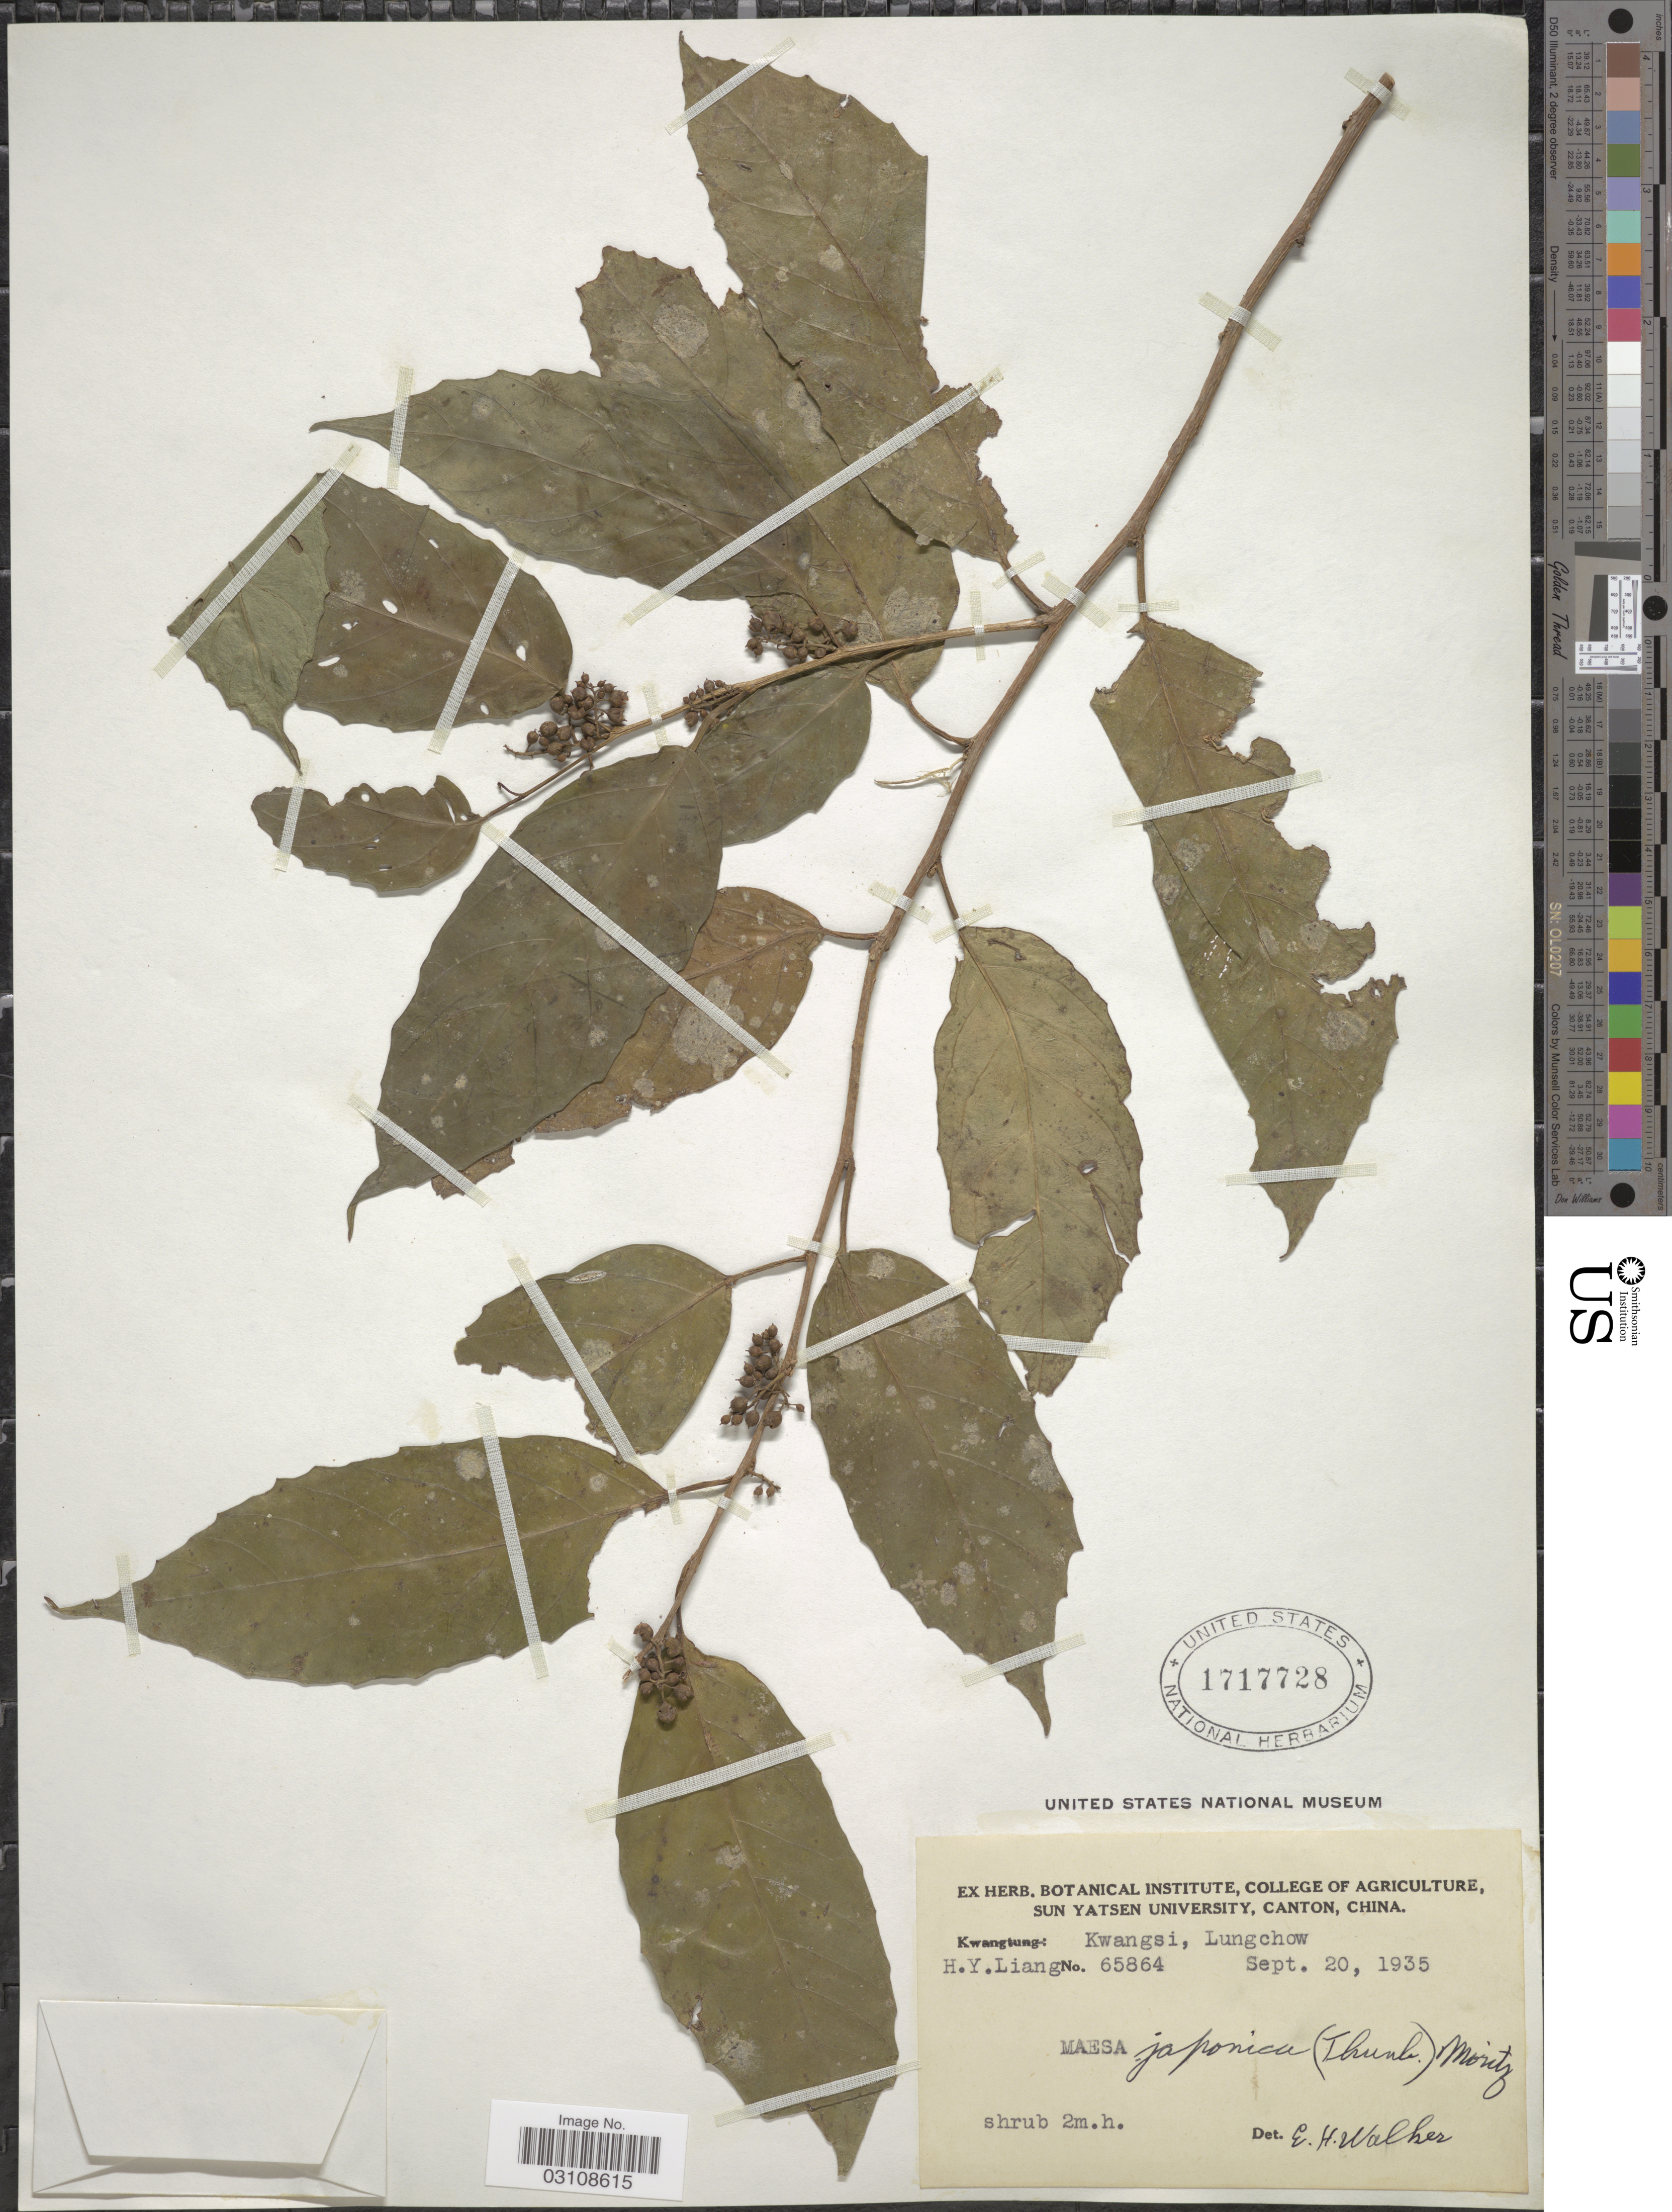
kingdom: Plantae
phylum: Tracheophyta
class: Magnoliopsida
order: Ericales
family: Primulaceae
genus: Maesa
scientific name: Maesa japonica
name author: Merr.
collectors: H. Y. Liang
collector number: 65864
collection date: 1935-09-20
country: China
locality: Kwangtung: Kwangsi, Lungchow.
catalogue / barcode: US 1717728